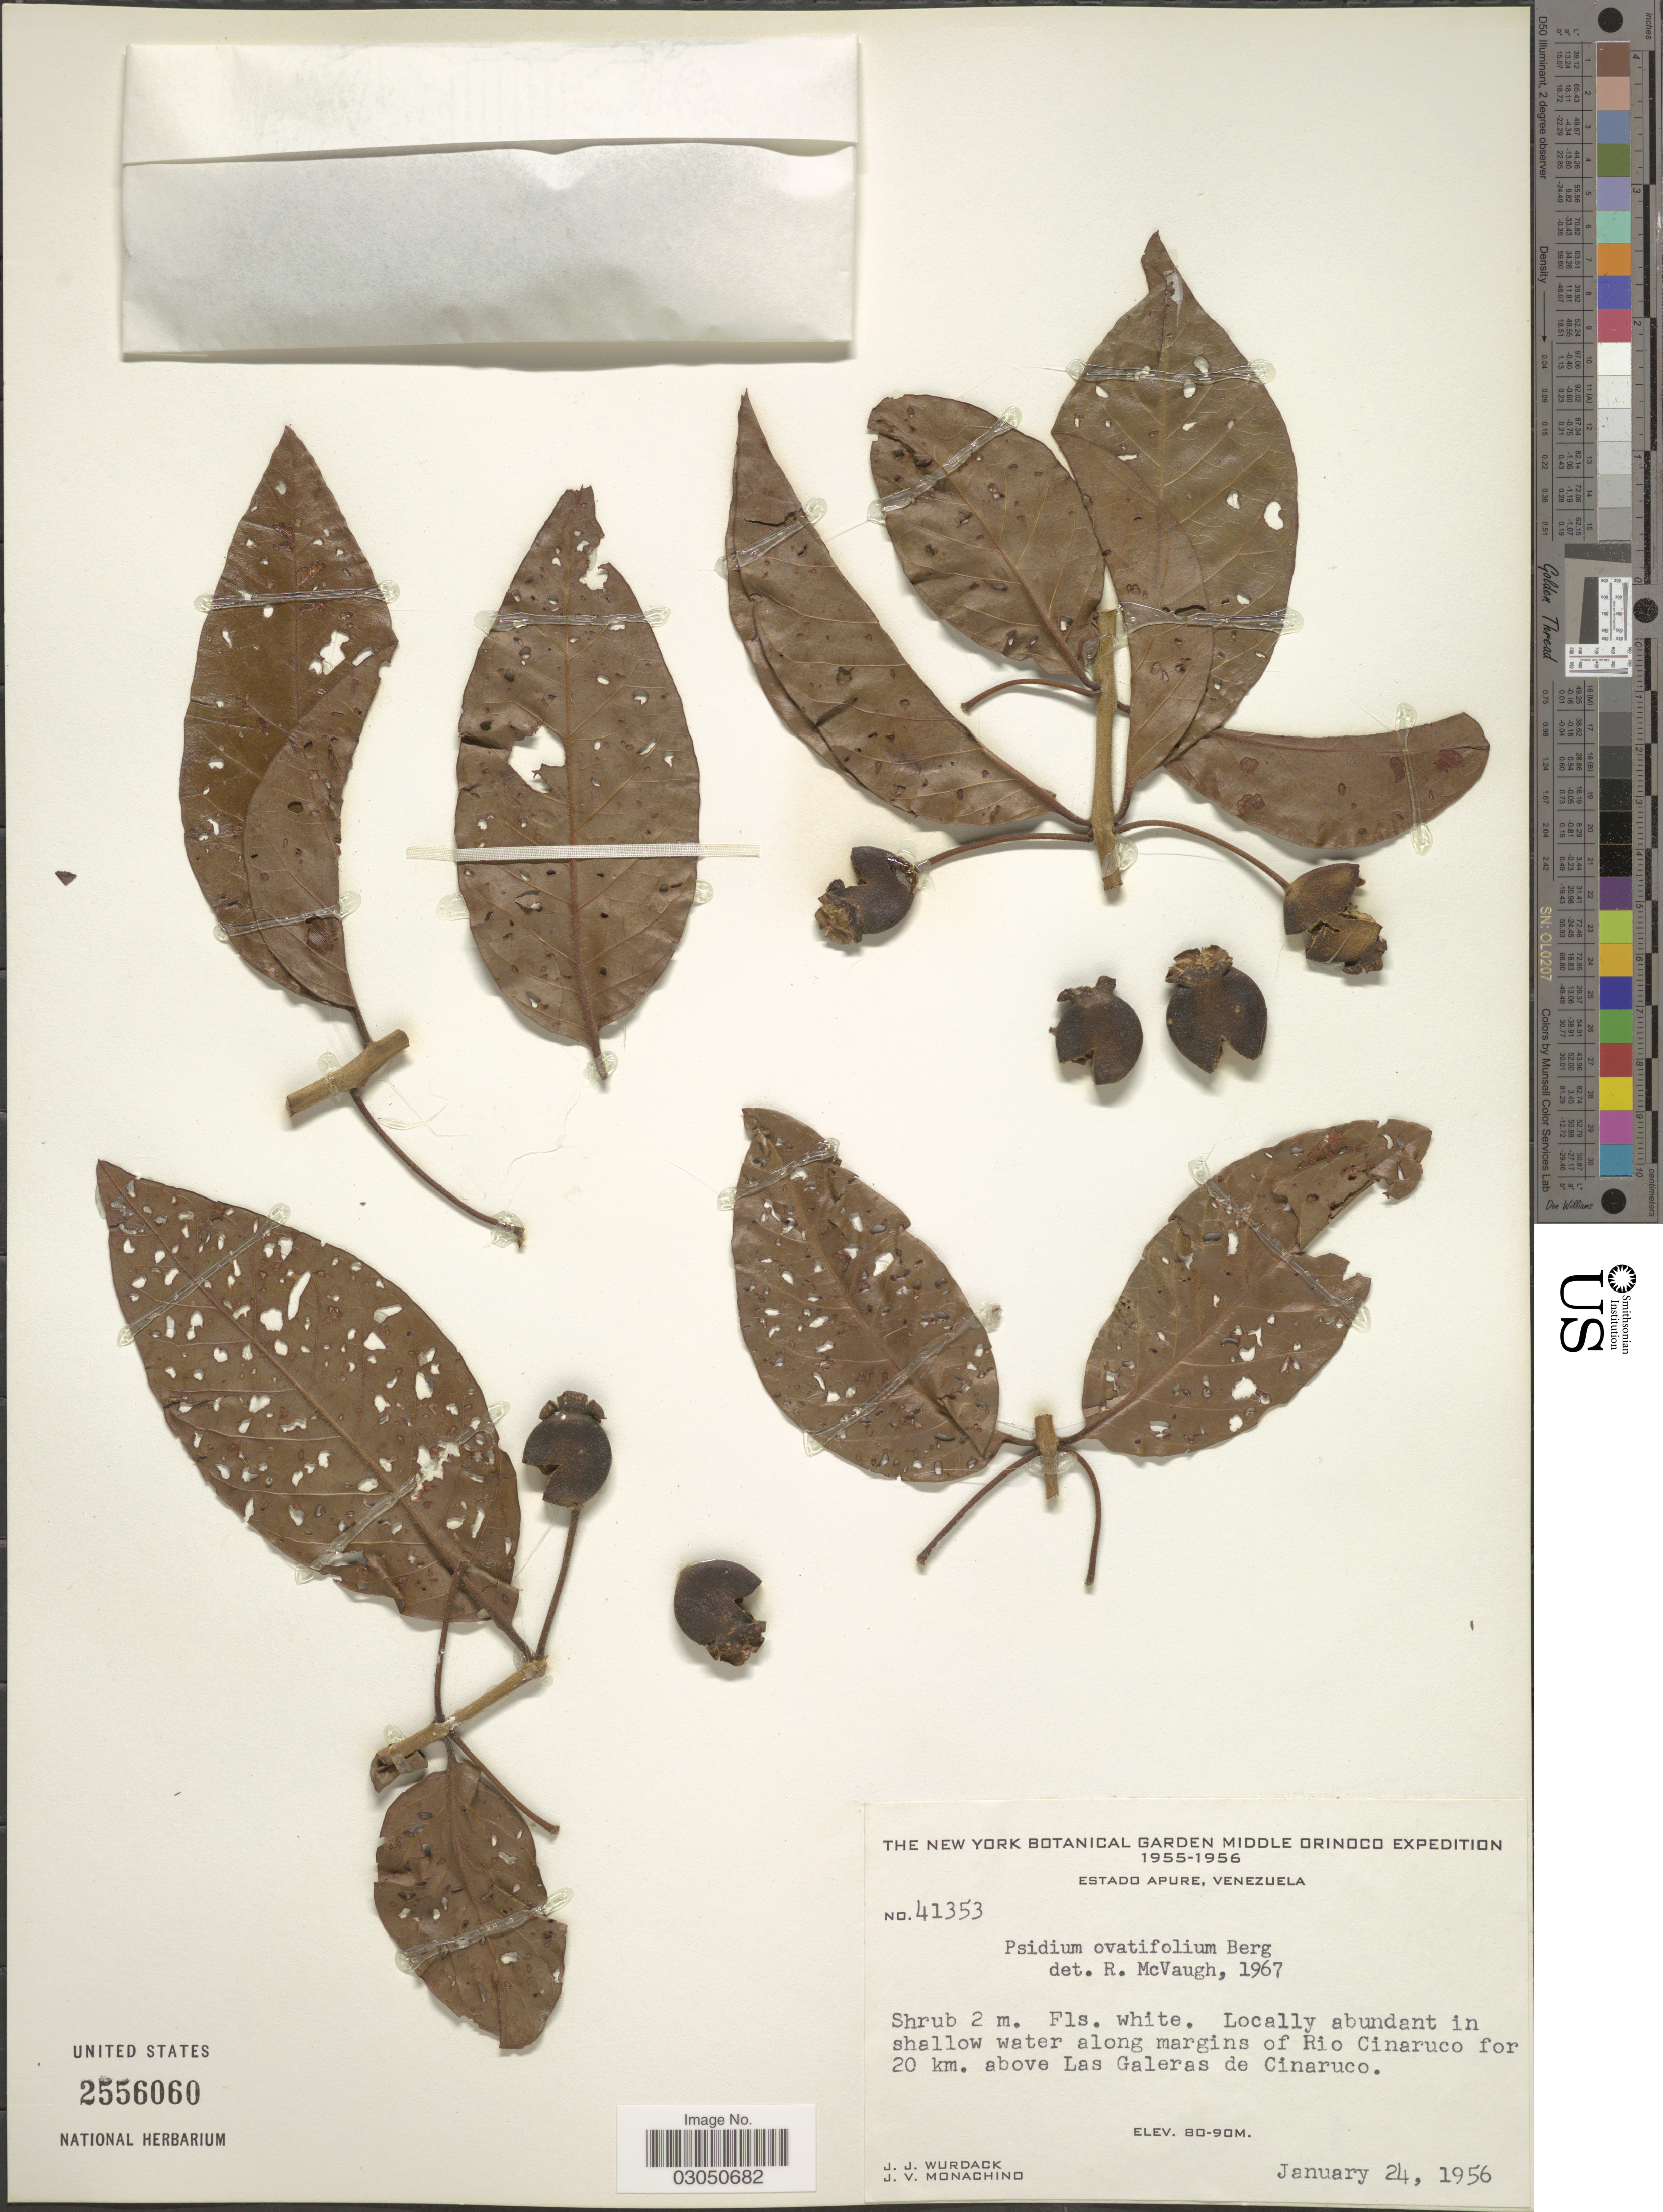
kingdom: Plantae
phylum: Tracheophyta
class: Magnoliopsida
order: Myrtales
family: Myrtaceae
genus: Psidium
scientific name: Psidium ovatifolium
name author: O. Berg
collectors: J. J. Wurdack & J. V. Monachino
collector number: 41353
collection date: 1956-01-24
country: Venezuela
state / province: Apure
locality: Locally abundant in shallow water along margins of Rio Cinaruco for 20 km. above Las Galeras de Cinaruco.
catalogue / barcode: US 2556060